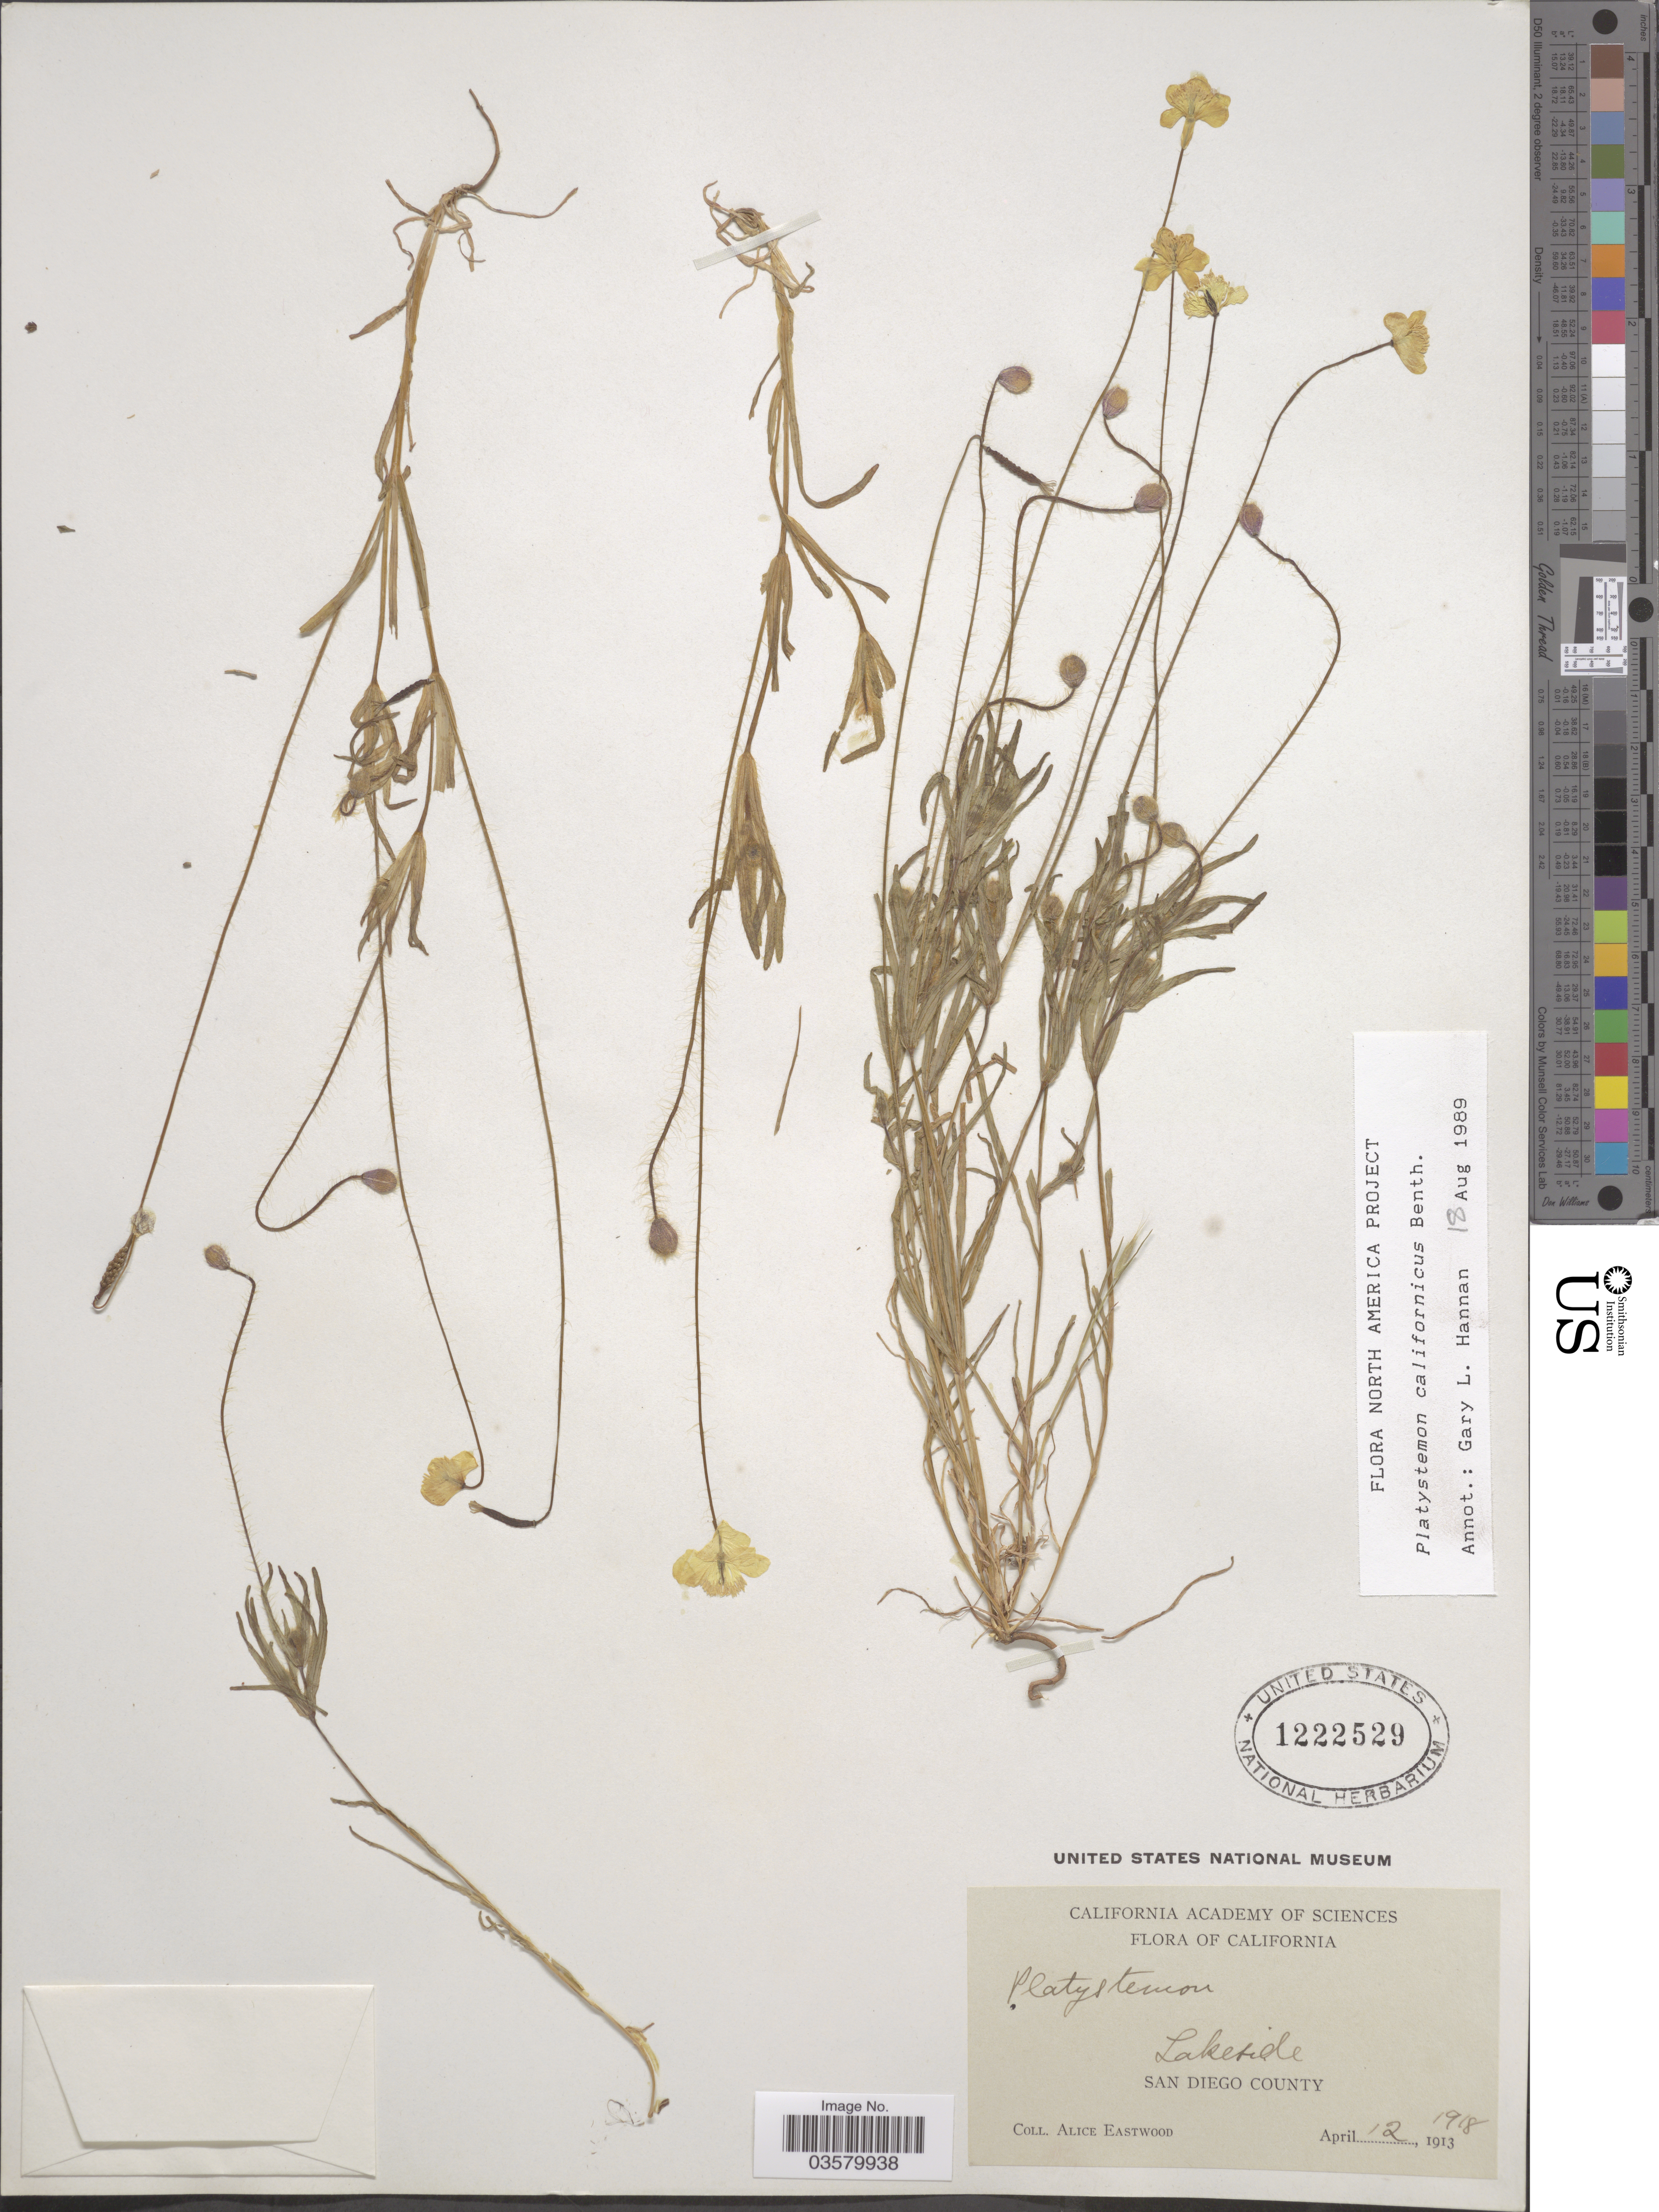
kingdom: Plantae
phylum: Tracheophyta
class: Magnoliopsida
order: Ranunculales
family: Papaveraceae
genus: Platystemon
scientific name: Platystemon californicus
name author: Benth.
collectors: A. Eastwood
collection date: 1918-04-12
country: United States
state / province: California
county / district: San Diego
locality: Lakeside. San Diego County.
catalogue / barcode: US 1222529